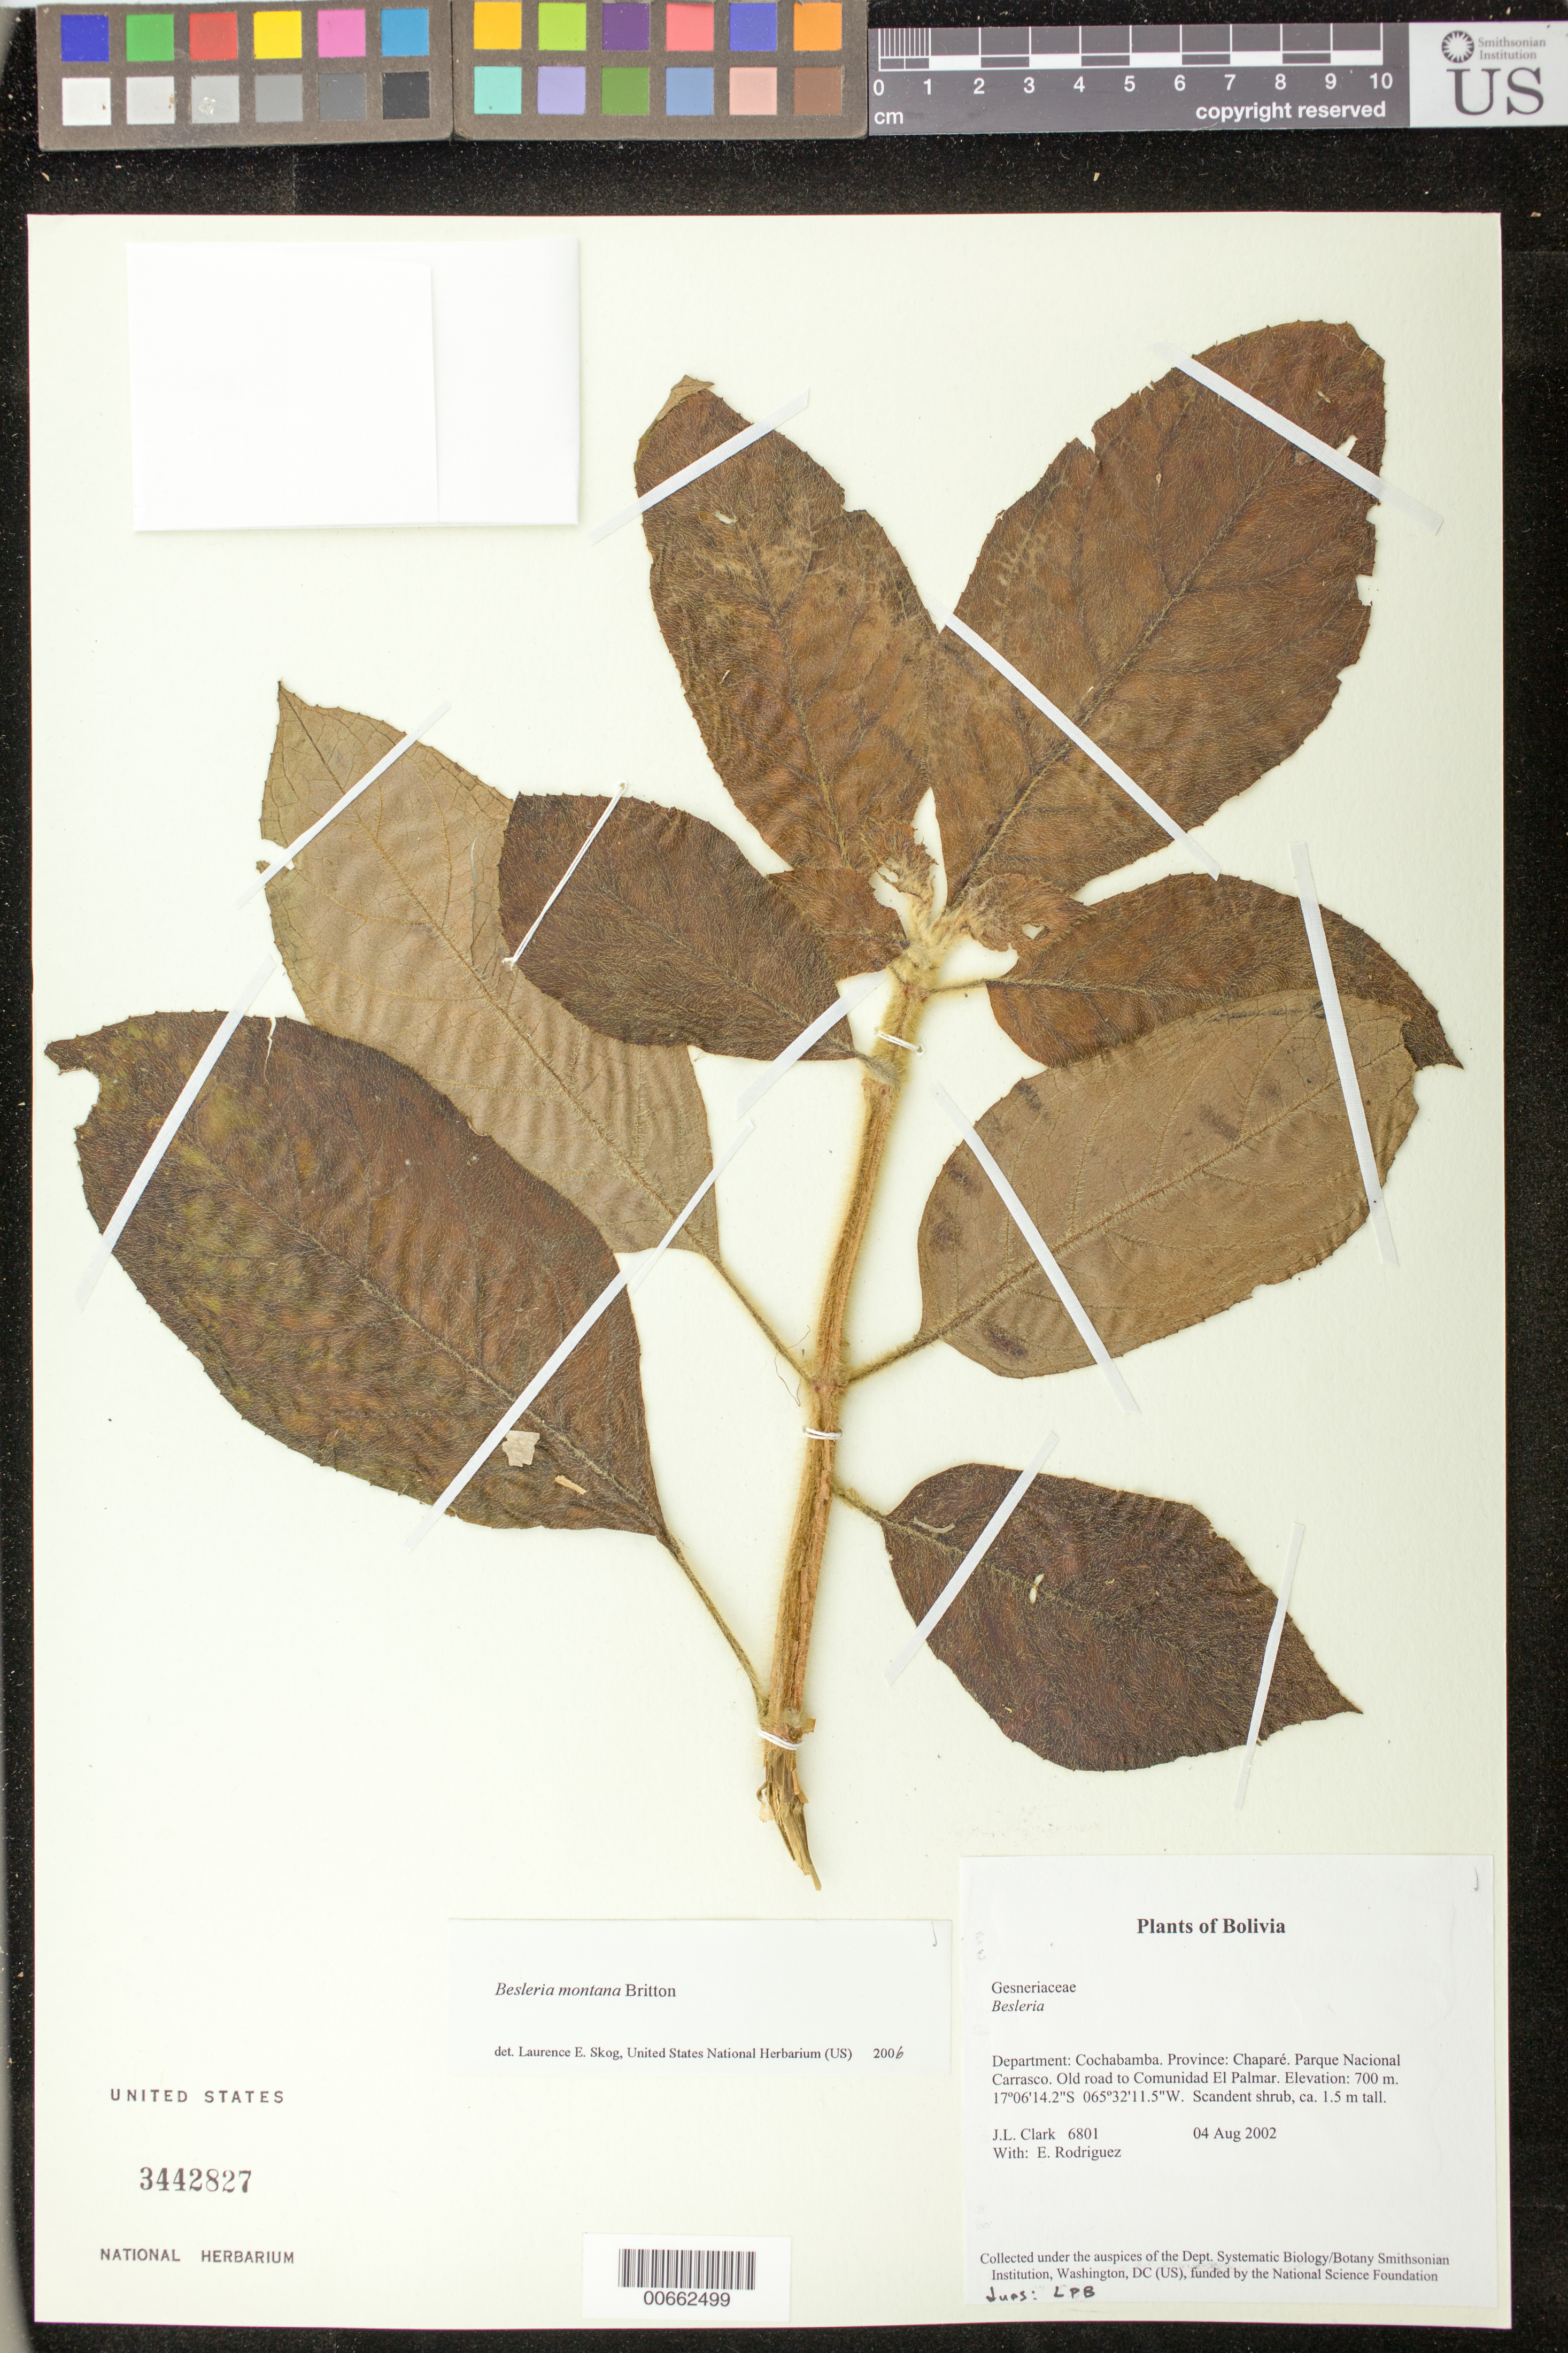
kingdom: Plantae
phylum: Tracheophyta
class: Magnoliopsida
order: Lamiales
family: Gesneriaceae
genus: Besleria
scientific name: Besleria montana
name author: Britton ex Rusby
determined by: Skog, Laurence E.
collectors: J. L. Clark & E. Rodriguez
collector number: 6801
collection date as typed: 04 Aug 2002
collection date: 2002-08-04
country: Bolivia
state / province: Cochabamba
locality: Chaparé, Parque Nacional Carrasco. Old road to Comunidad El Palmar.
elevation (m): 700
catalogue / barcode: US 3442827